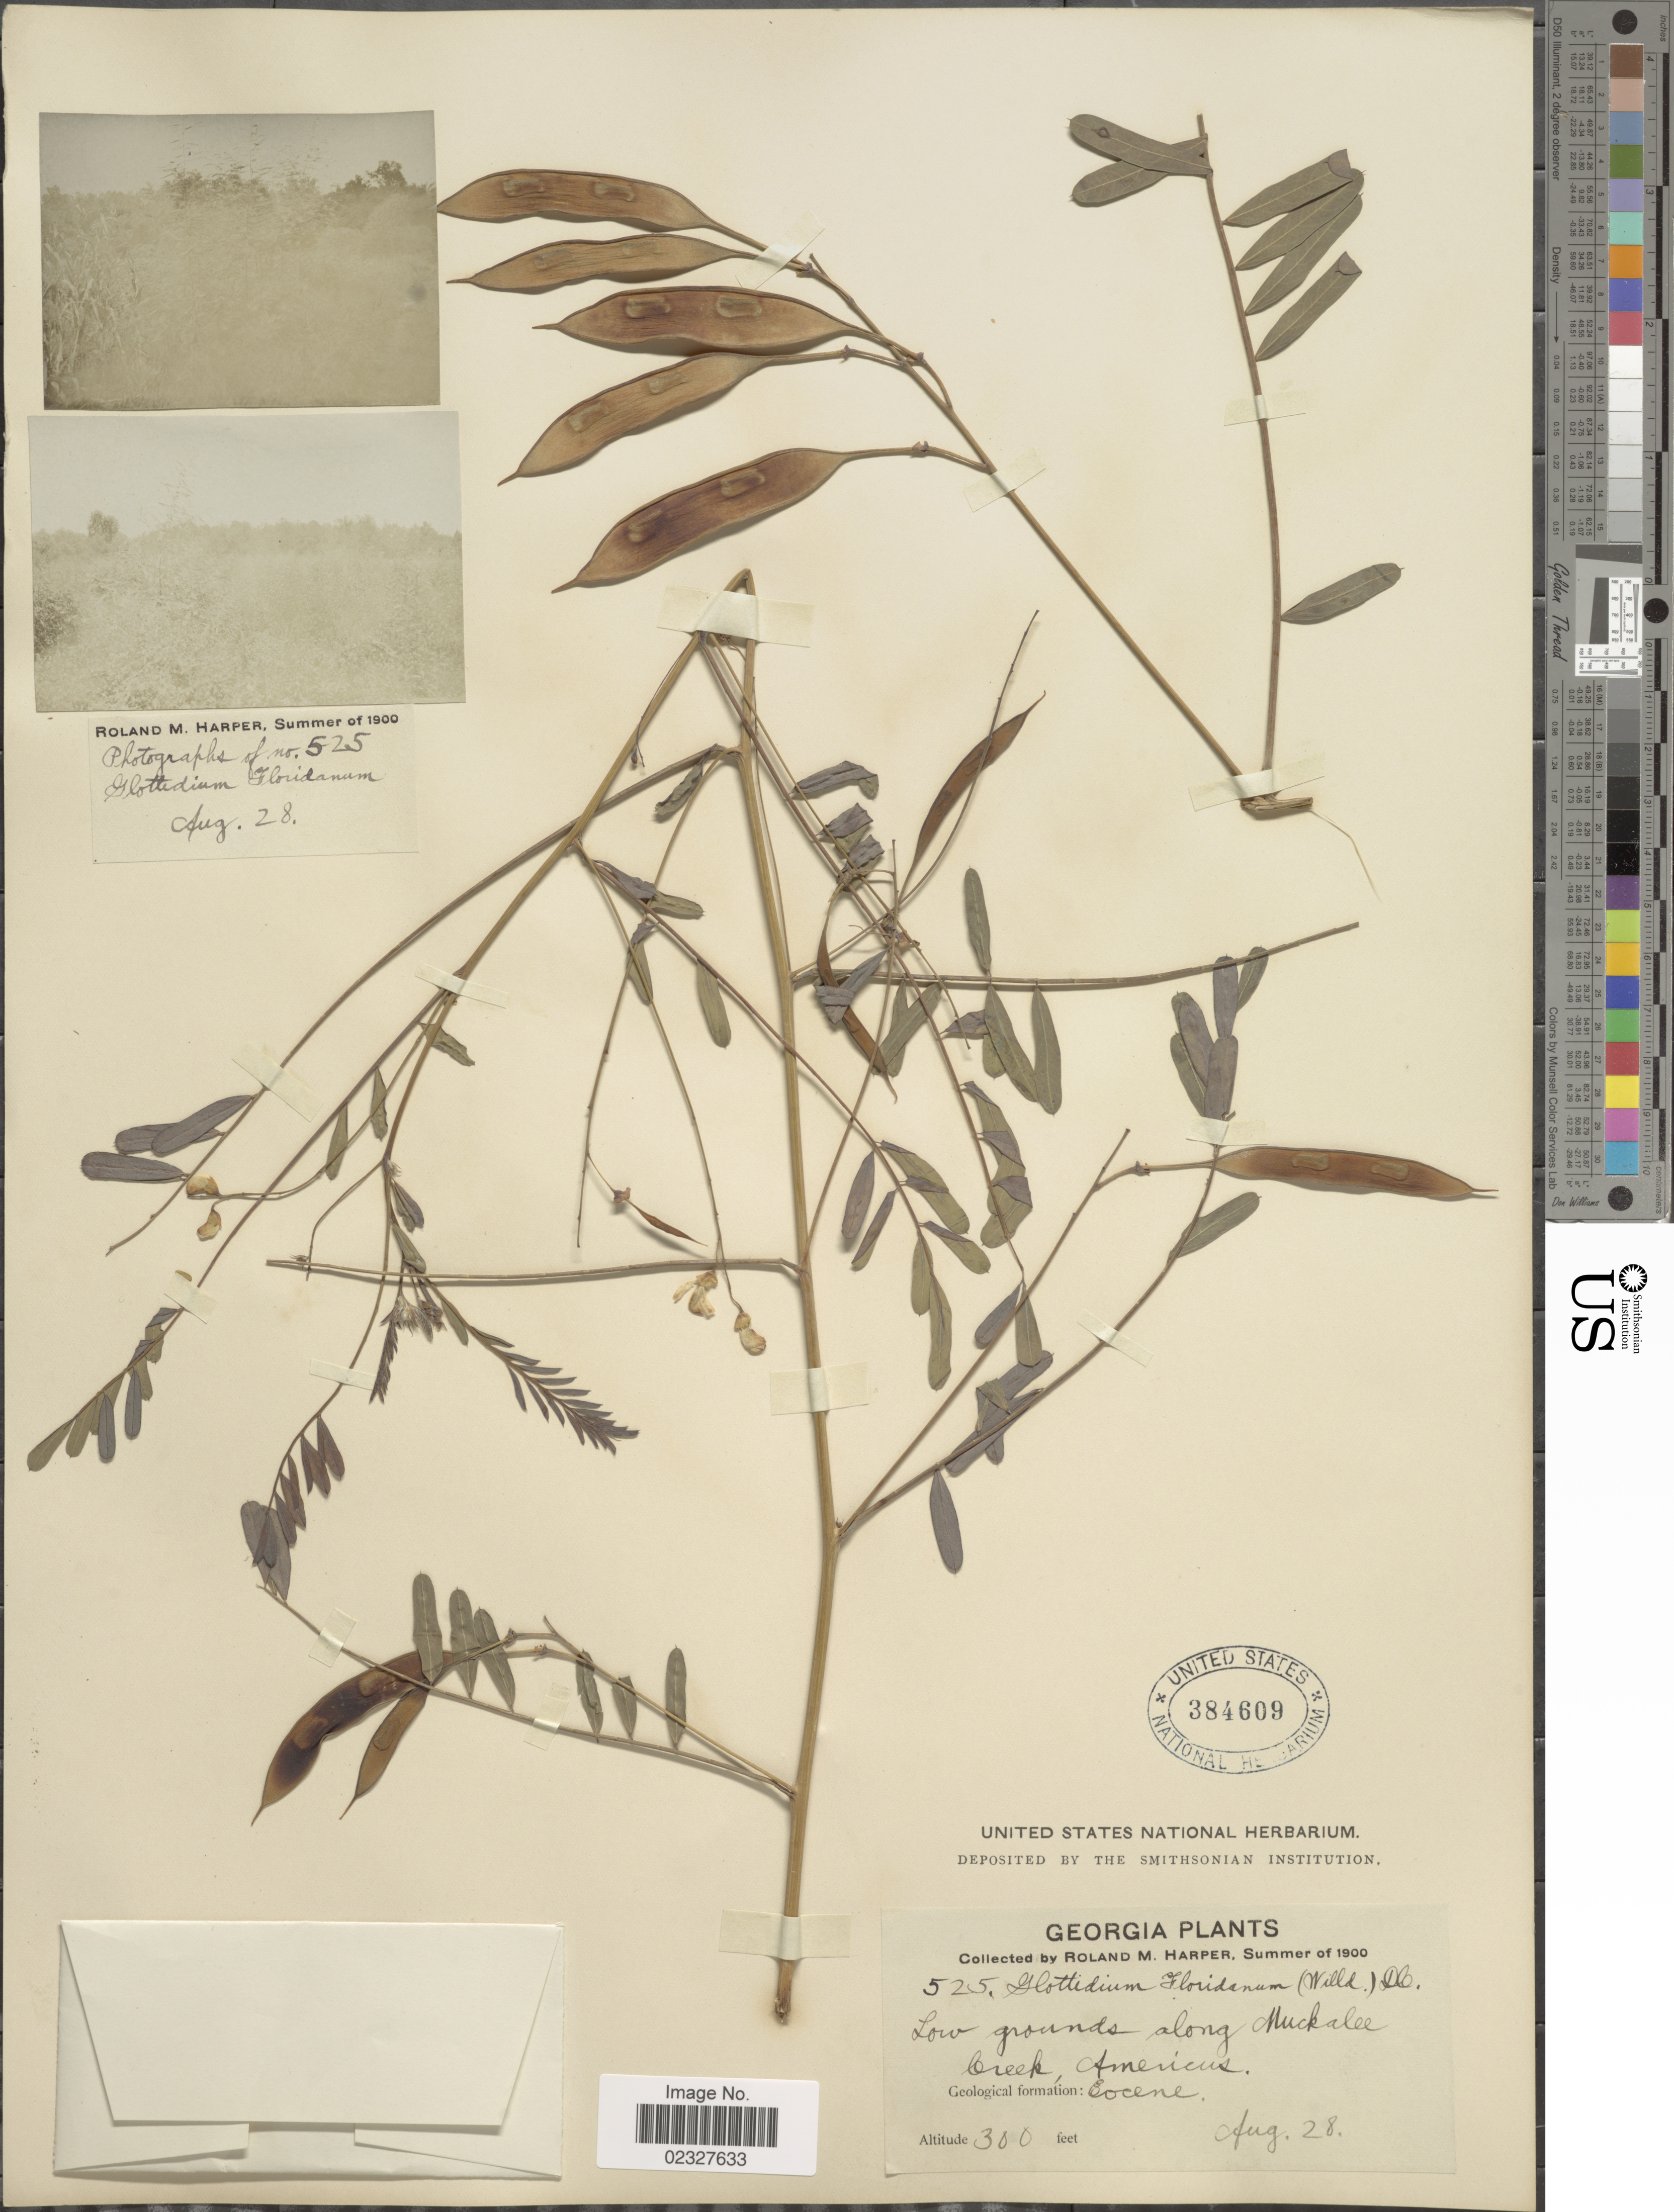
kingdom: Plantae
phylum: Tracheophyta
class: Magnoliopsida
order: Fabales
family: Fabaceae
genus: Sesbania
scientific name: Sesbania vesicaria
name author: (Jacq.) Elliott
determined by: Strong, Mark T., (BOT), Smithsonian Institution - National Museum of Natural History (UNITED STATES)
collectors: R. M. Harper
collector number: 525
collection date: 1900-08-28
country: United States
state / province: Georgia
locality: Low grounds along Muckalee Creek, Americus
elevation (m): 91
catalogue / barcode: US 384609